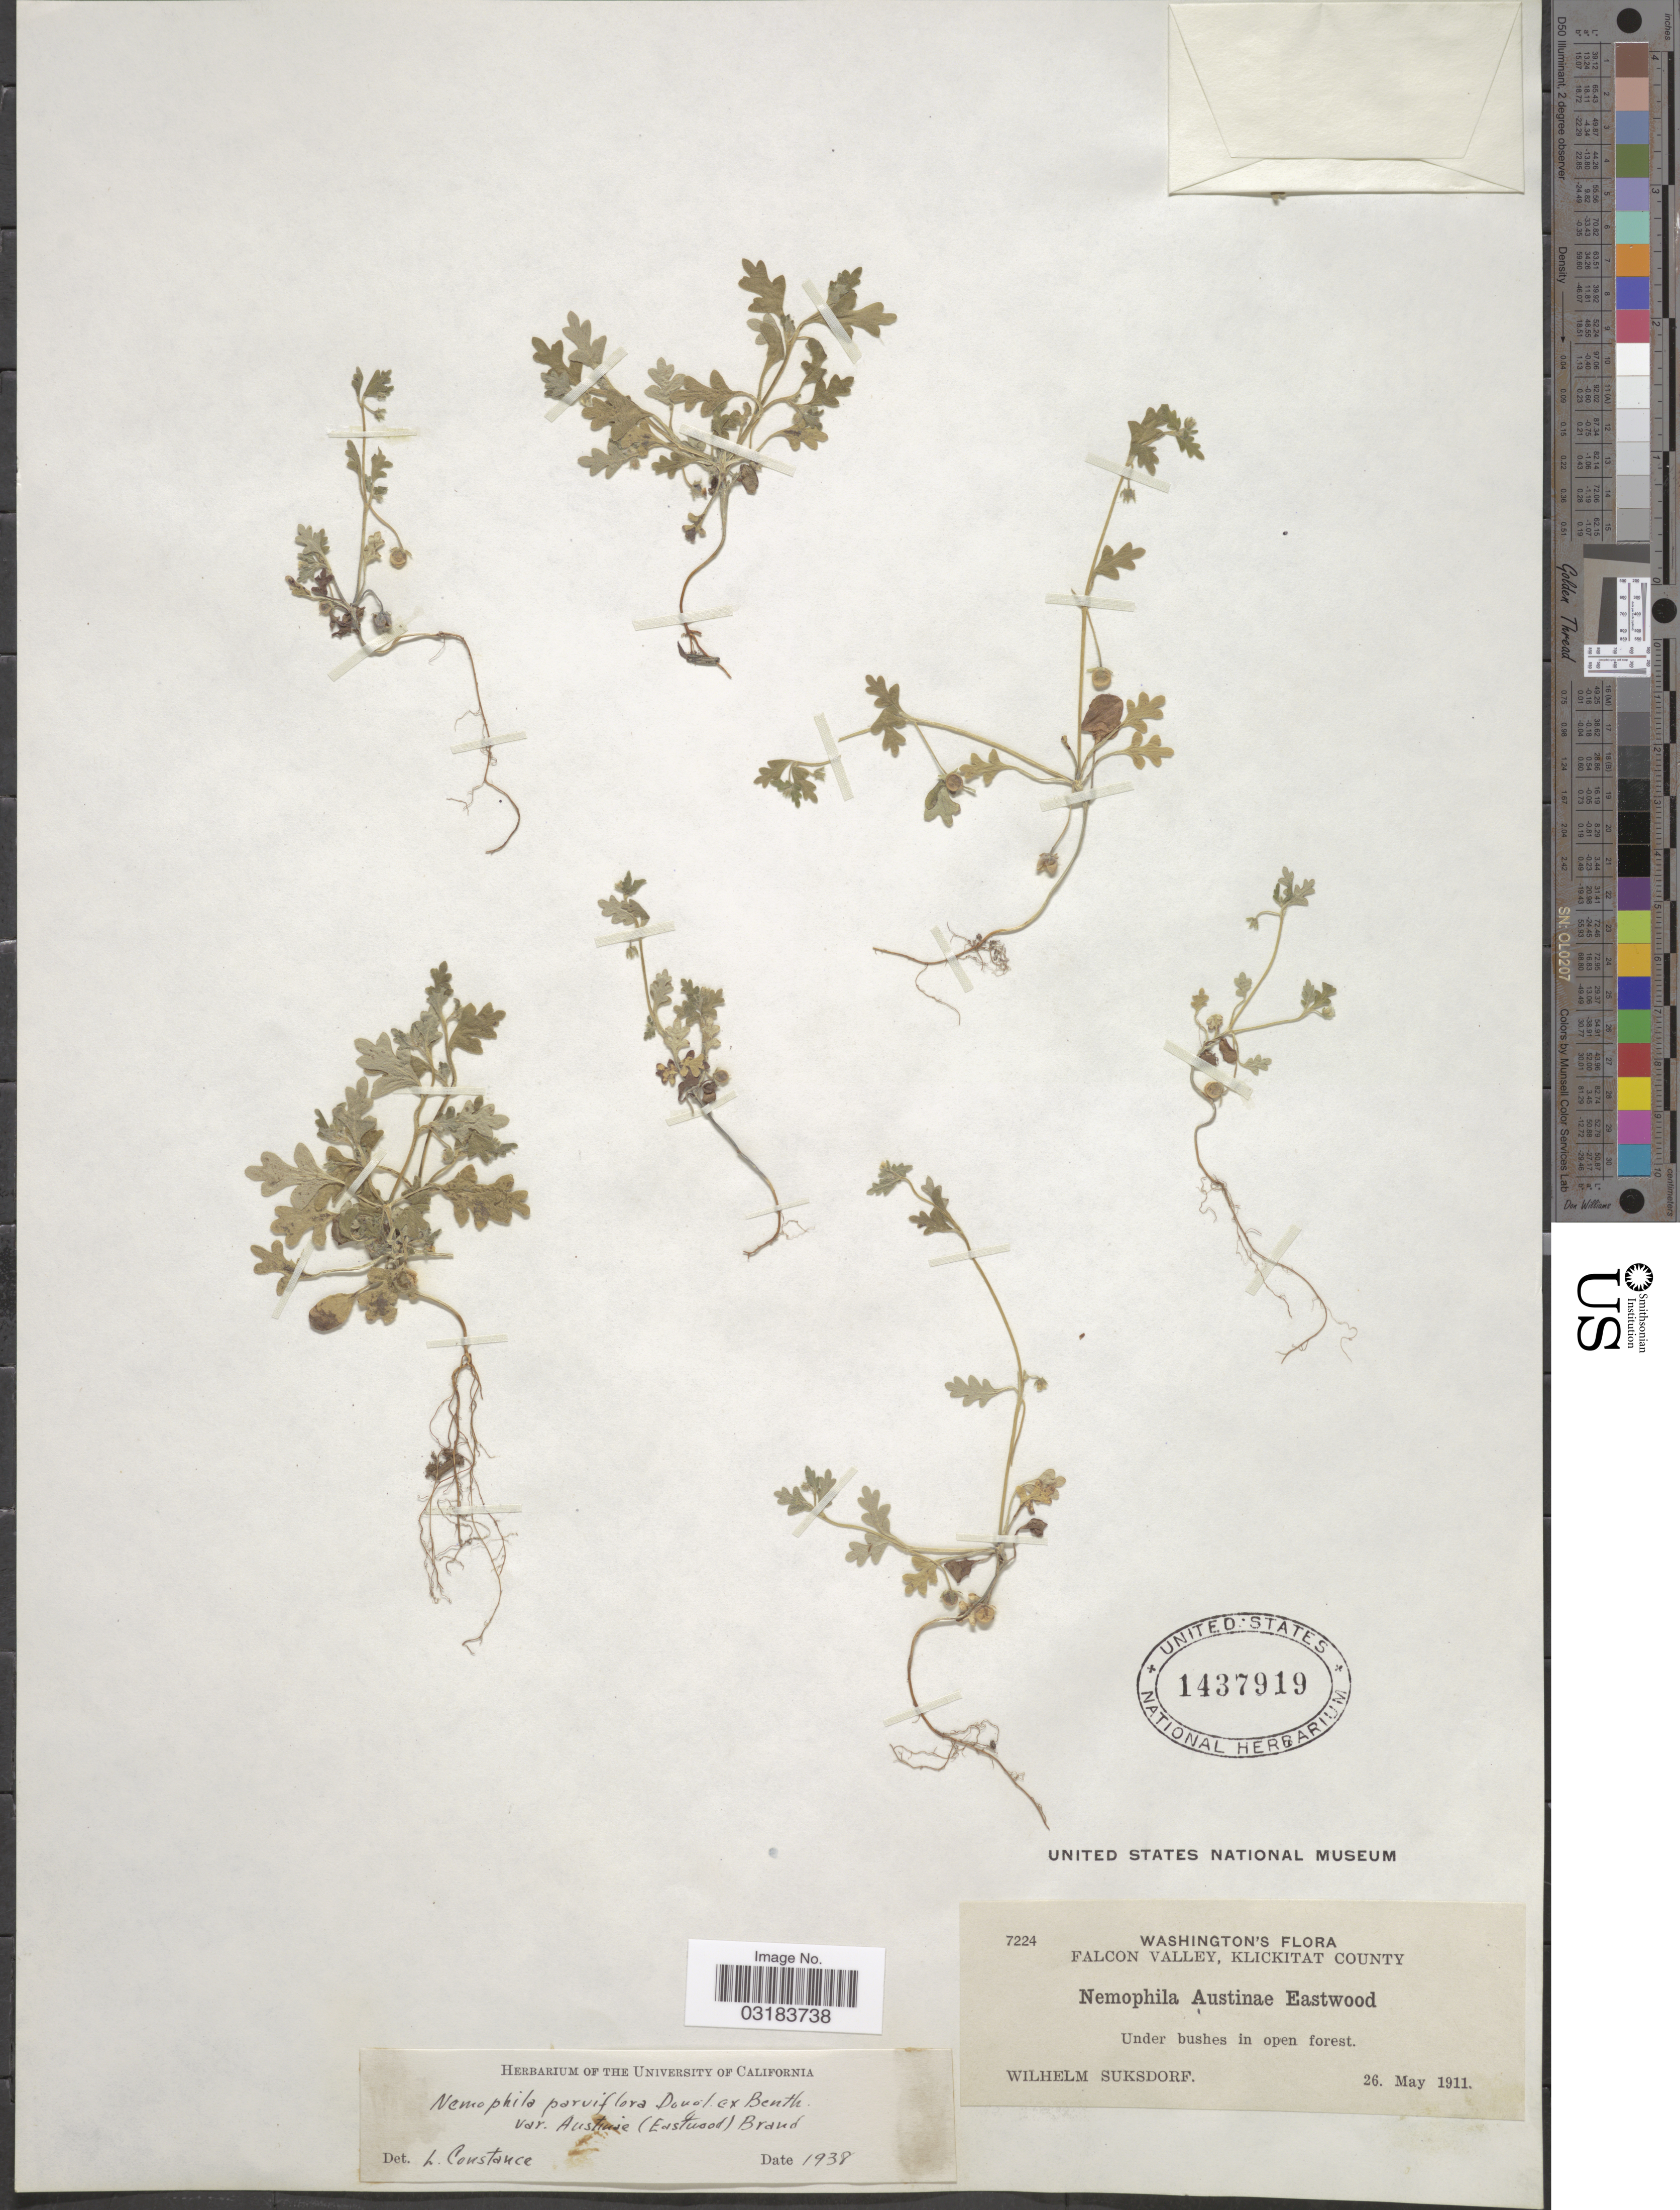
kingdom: Plantae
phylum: Tracheophyta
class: Magnoliopsida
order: Boraginales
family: Hydrophyllaceae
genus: Nemophila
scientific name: Nemophila parviflora var. austiniae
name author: (Eastw.) Brand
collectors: W. N. Suksdorf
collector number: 7224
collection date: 1911-05-26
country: United States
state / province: Washington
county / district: Klickitat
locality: Falcon Valley, Klickitat County.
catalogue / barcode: US 1437919